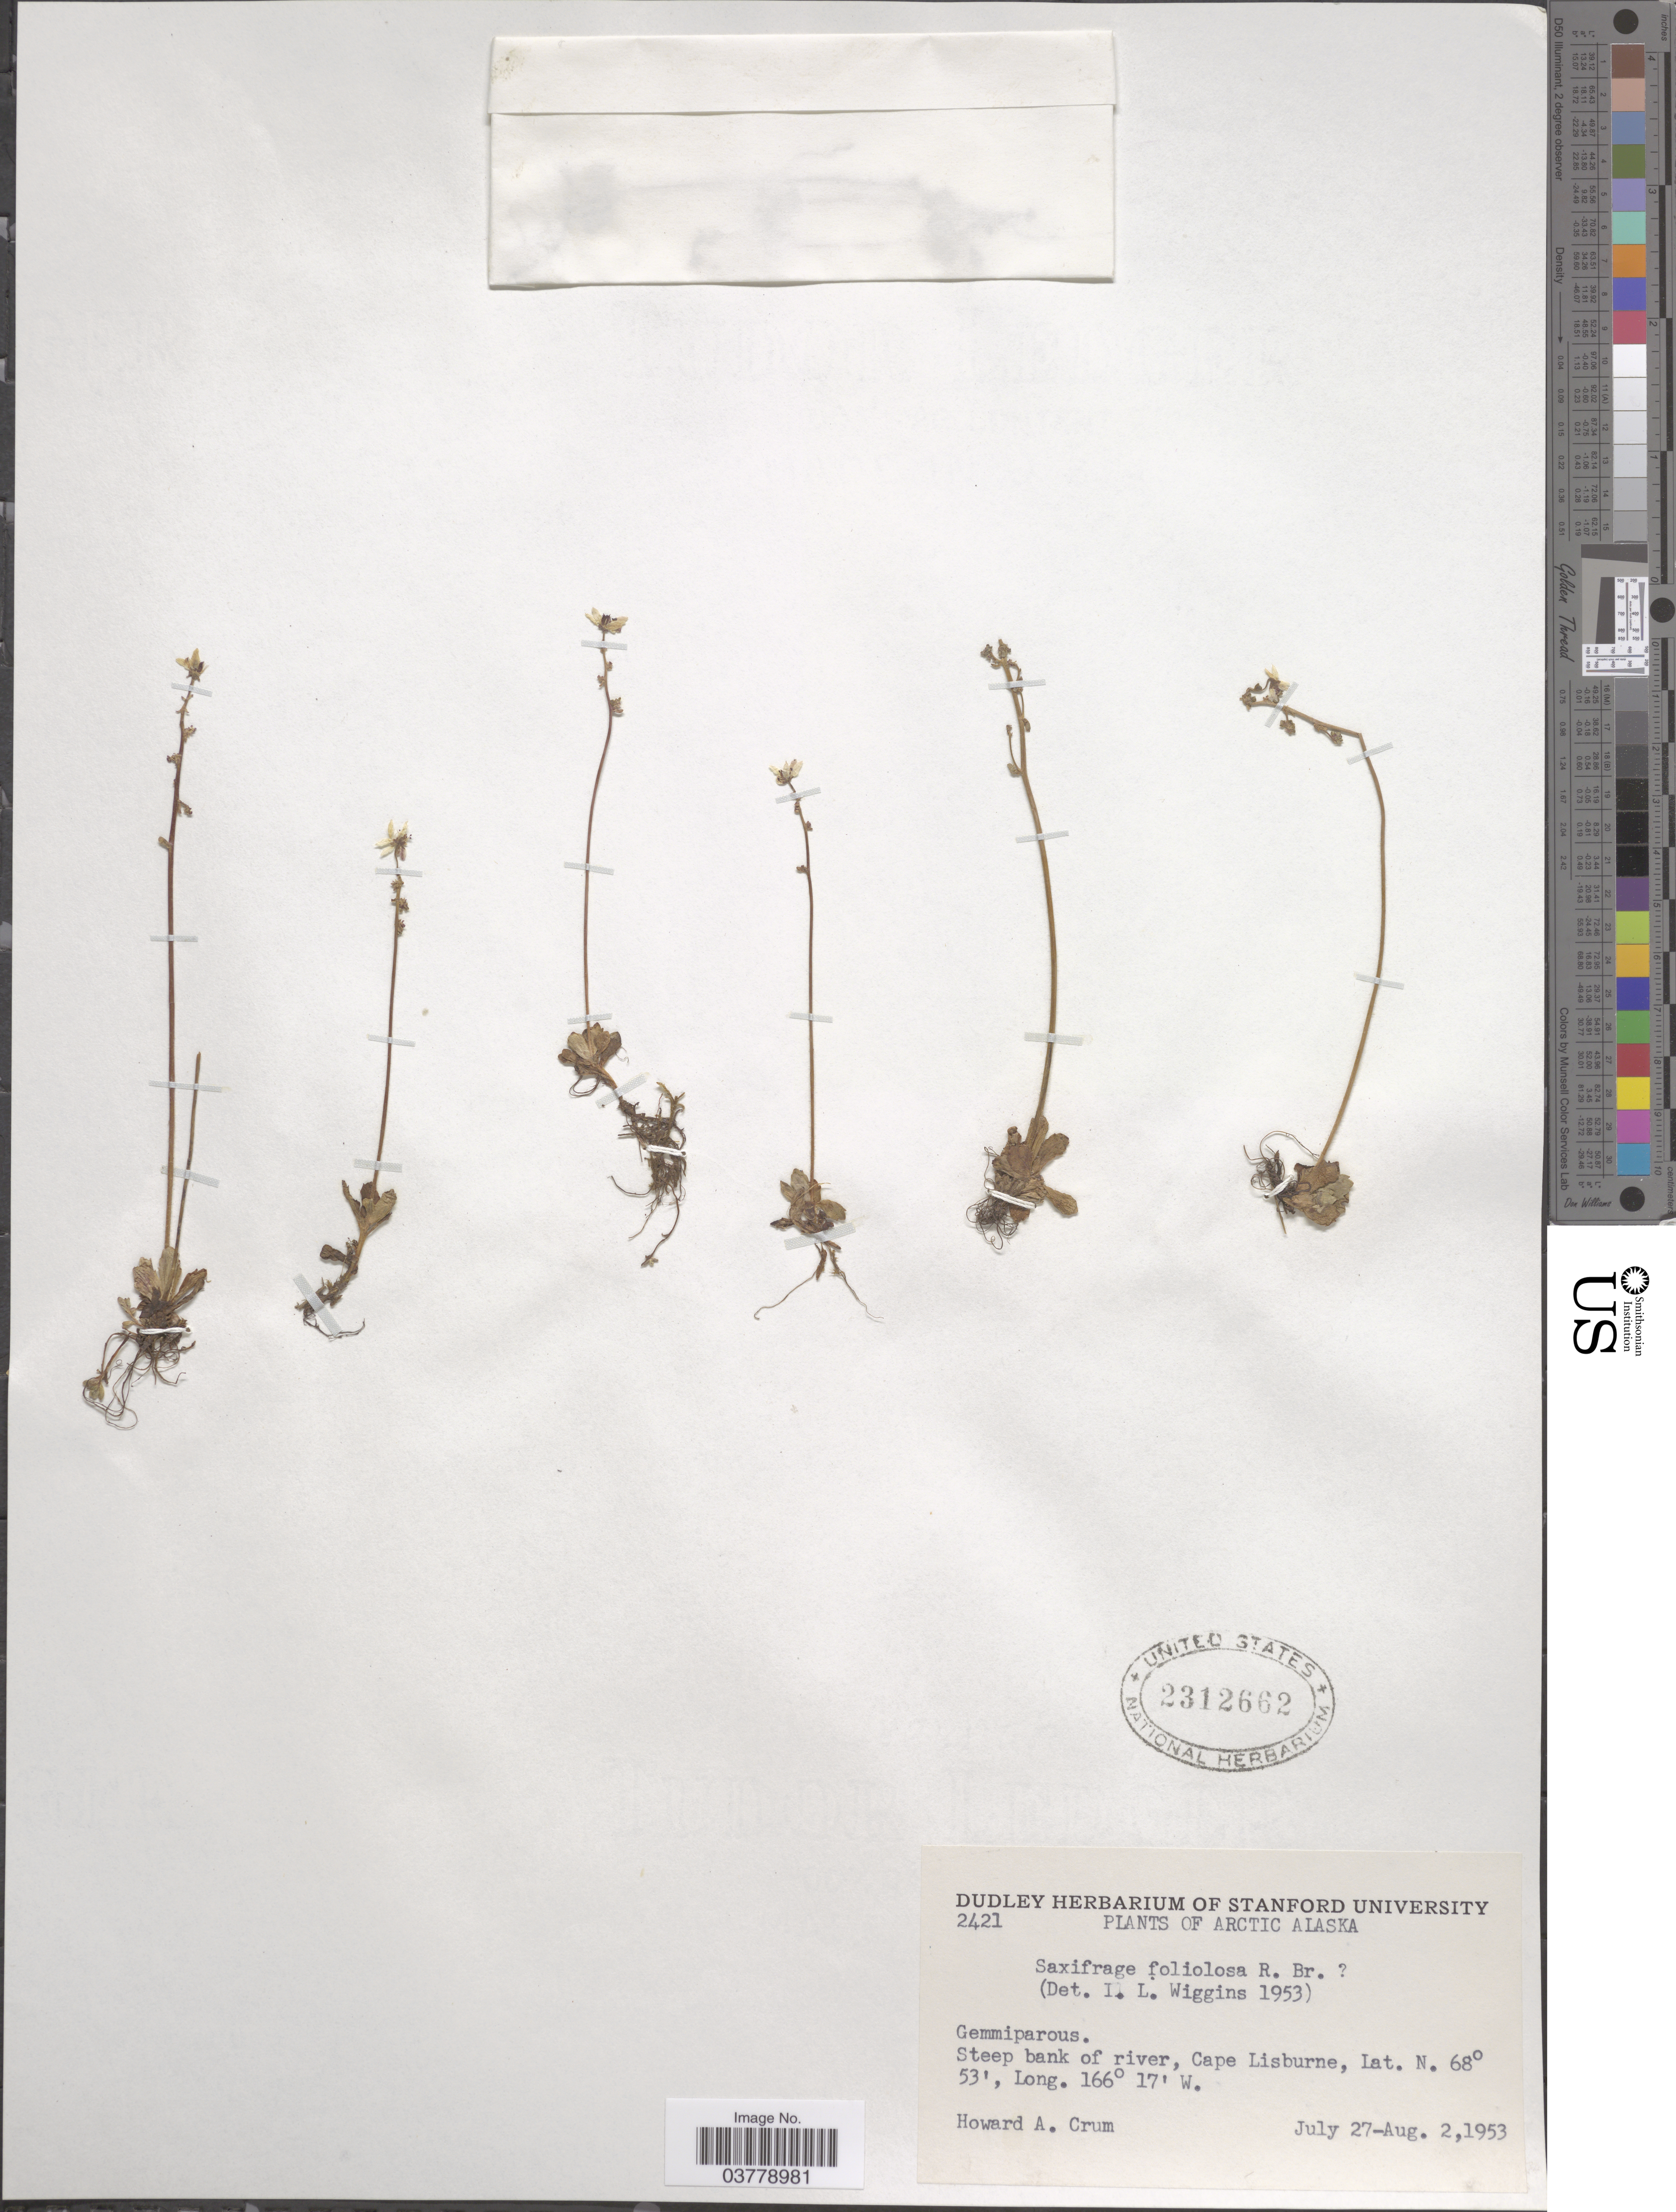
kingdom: Plantae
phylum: Tracheophyta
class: Magnoliopsida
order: Saxifragales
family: Saxifragaceae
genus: Micranthes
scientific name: Micranthes foliolosa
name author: (R. Br.) Gornall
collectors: H. A. Crum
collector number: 2421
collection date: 1953-07-27/1953-08-02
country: United States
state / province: Alaska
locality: Arctic Alaska. Steep bank of river, Cape Lisburne.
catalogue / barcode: US 2312662